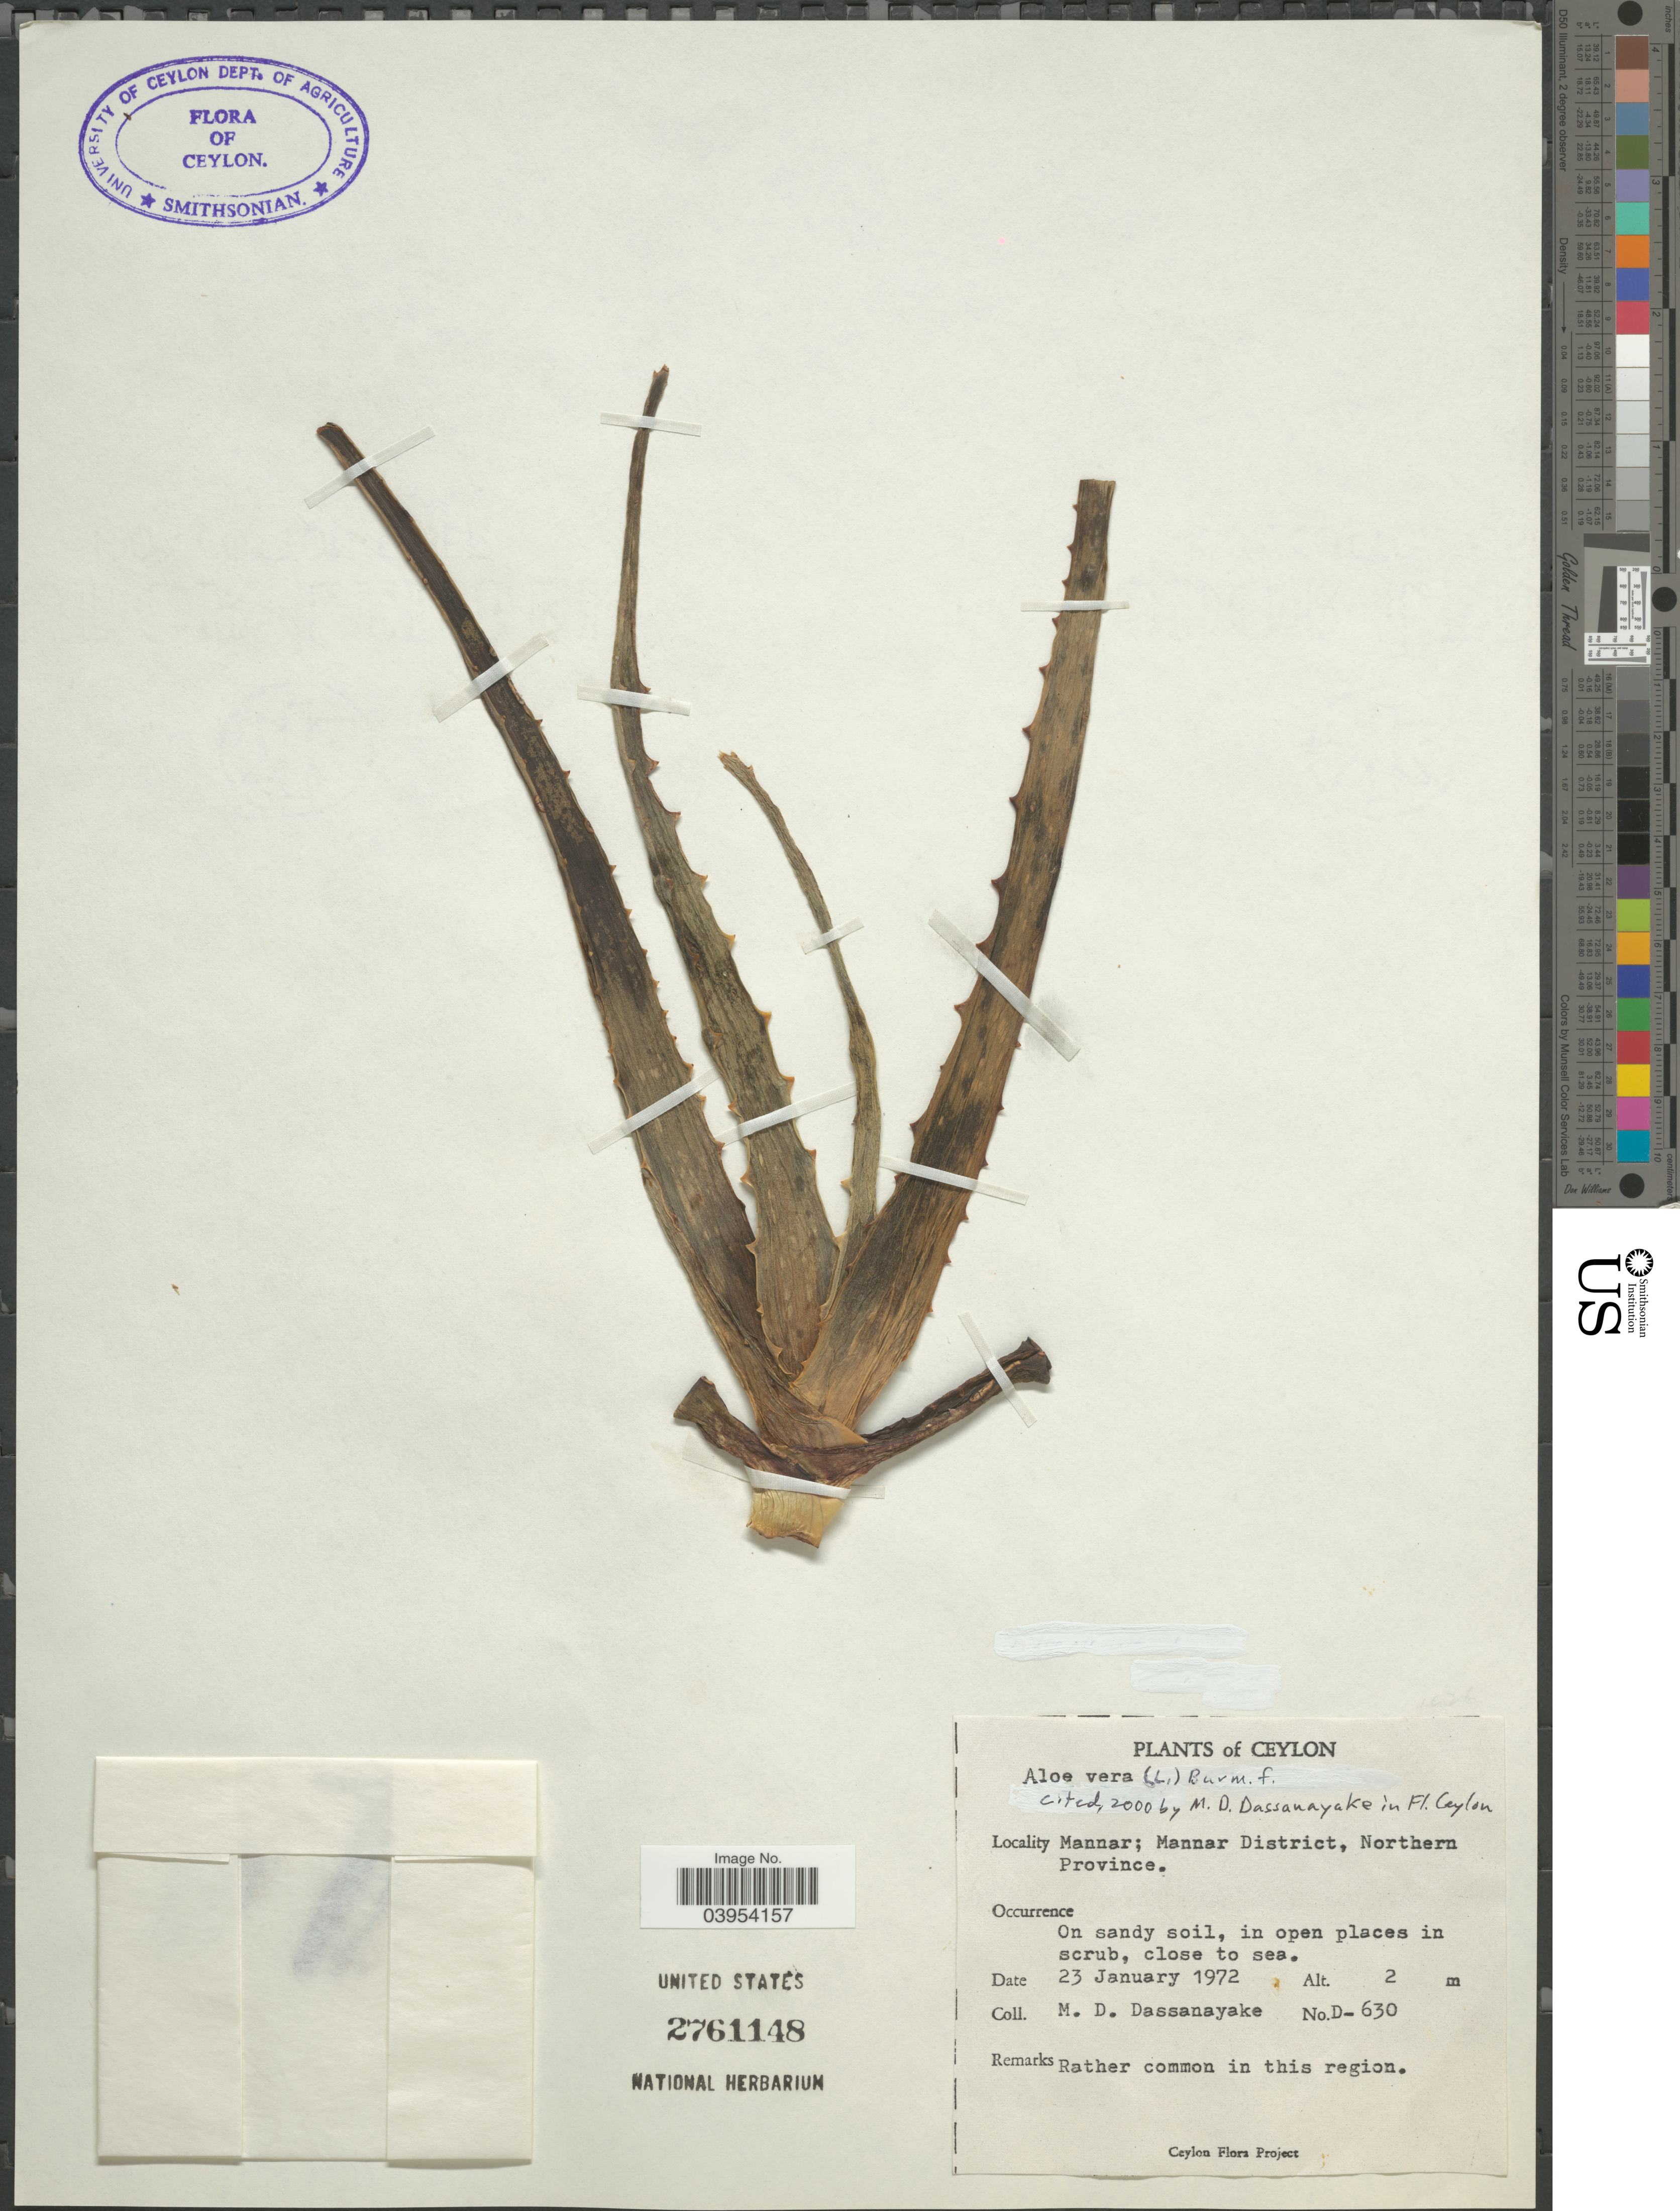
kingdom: Plantae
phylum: Tracheophyta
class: Liliopsida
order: Asparagales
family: Asphodelaceae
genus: Aloe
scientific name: Aloe vera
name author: L.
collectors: M. D. Dassanayake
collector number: D-630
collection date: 1972-01-23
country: Sri Lanka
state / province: North Central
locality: Ceylon. Mannar; Mannar District.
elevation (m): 2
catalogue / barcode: US 2761148